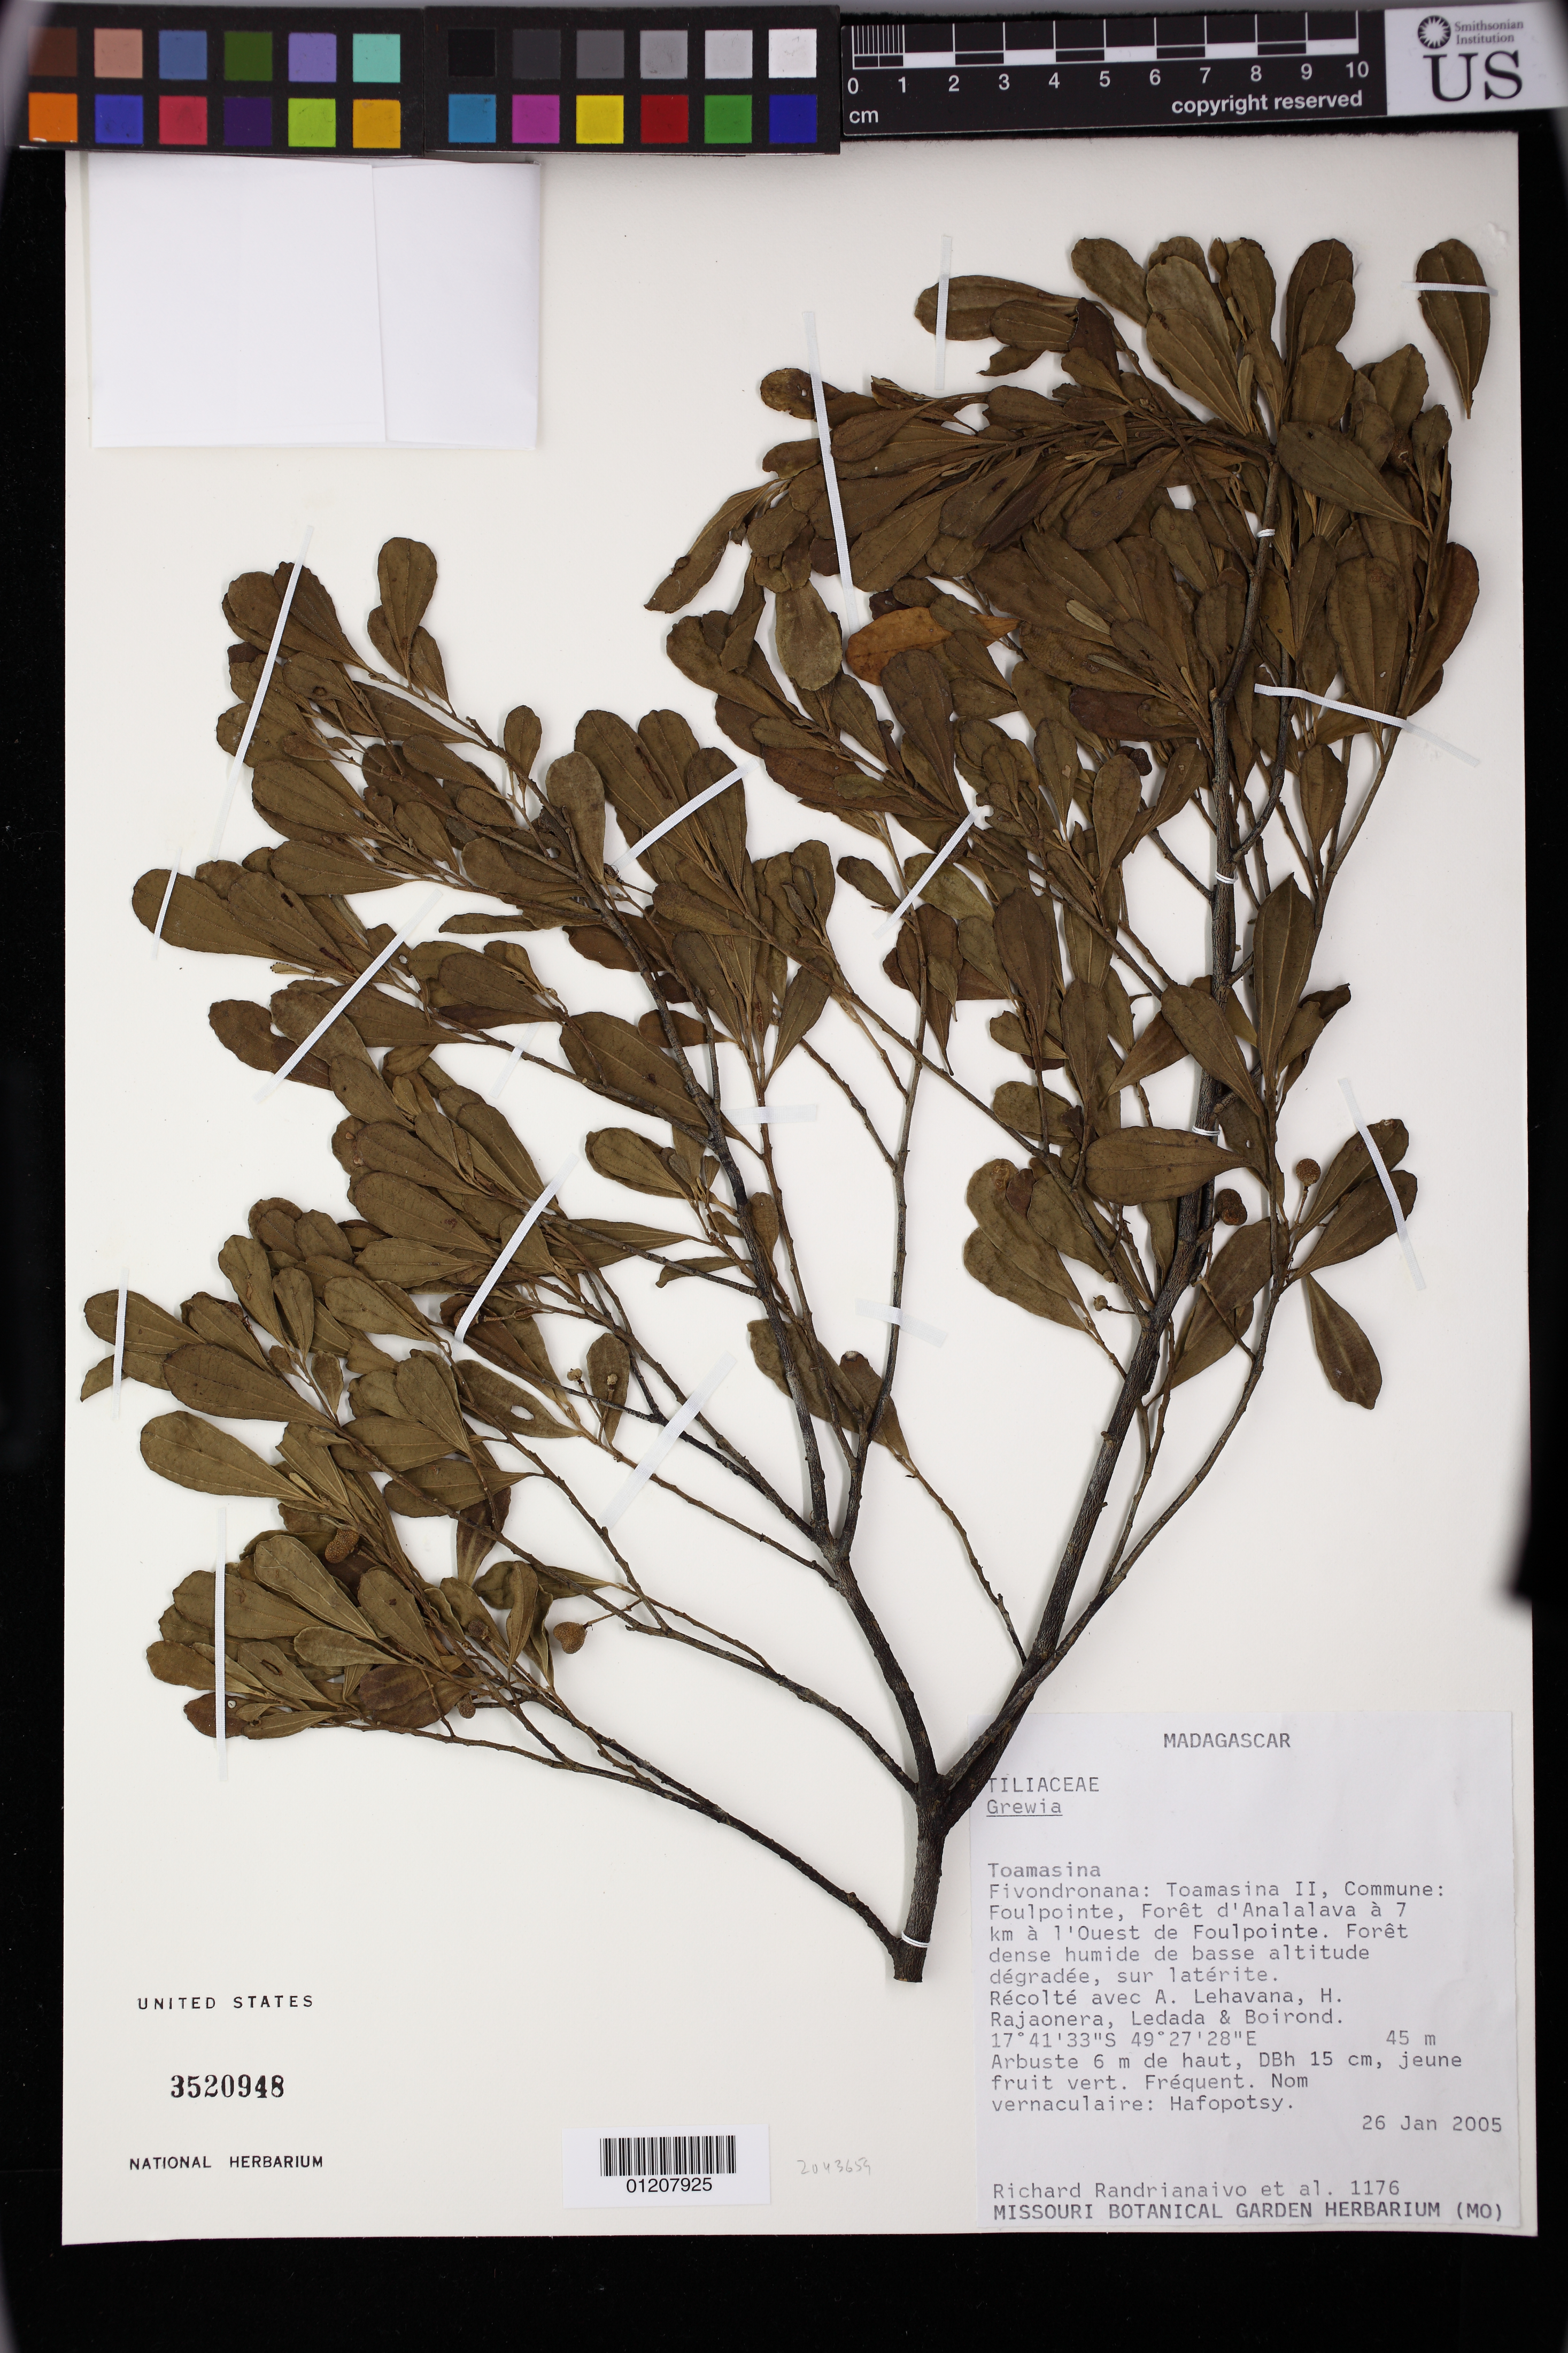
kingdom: Plantae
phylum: Tracheophyta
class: Magnoliopsida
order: Malvales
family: Malvaceae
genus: Grewia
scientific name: Grewia cuneifolia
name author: Juss.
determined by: Jourdain-Fievet, L.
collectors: R. Randrianaivo, A. Lehavana, H. Rajaonera & Ledada, --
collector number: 1176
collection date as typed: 26 Jan 2005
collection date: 2005-01-26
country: Madagascar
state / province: Atsinanana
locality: Toamasina. Fivondronana: Toamasina II, Commune: Foulpointe, Forêt d'Analalava 7 km l'Ouest de Foulpointe. Forêt dense humide de basse altitude dégradée, sur latérite.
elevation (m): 45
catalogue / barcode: US 3520948